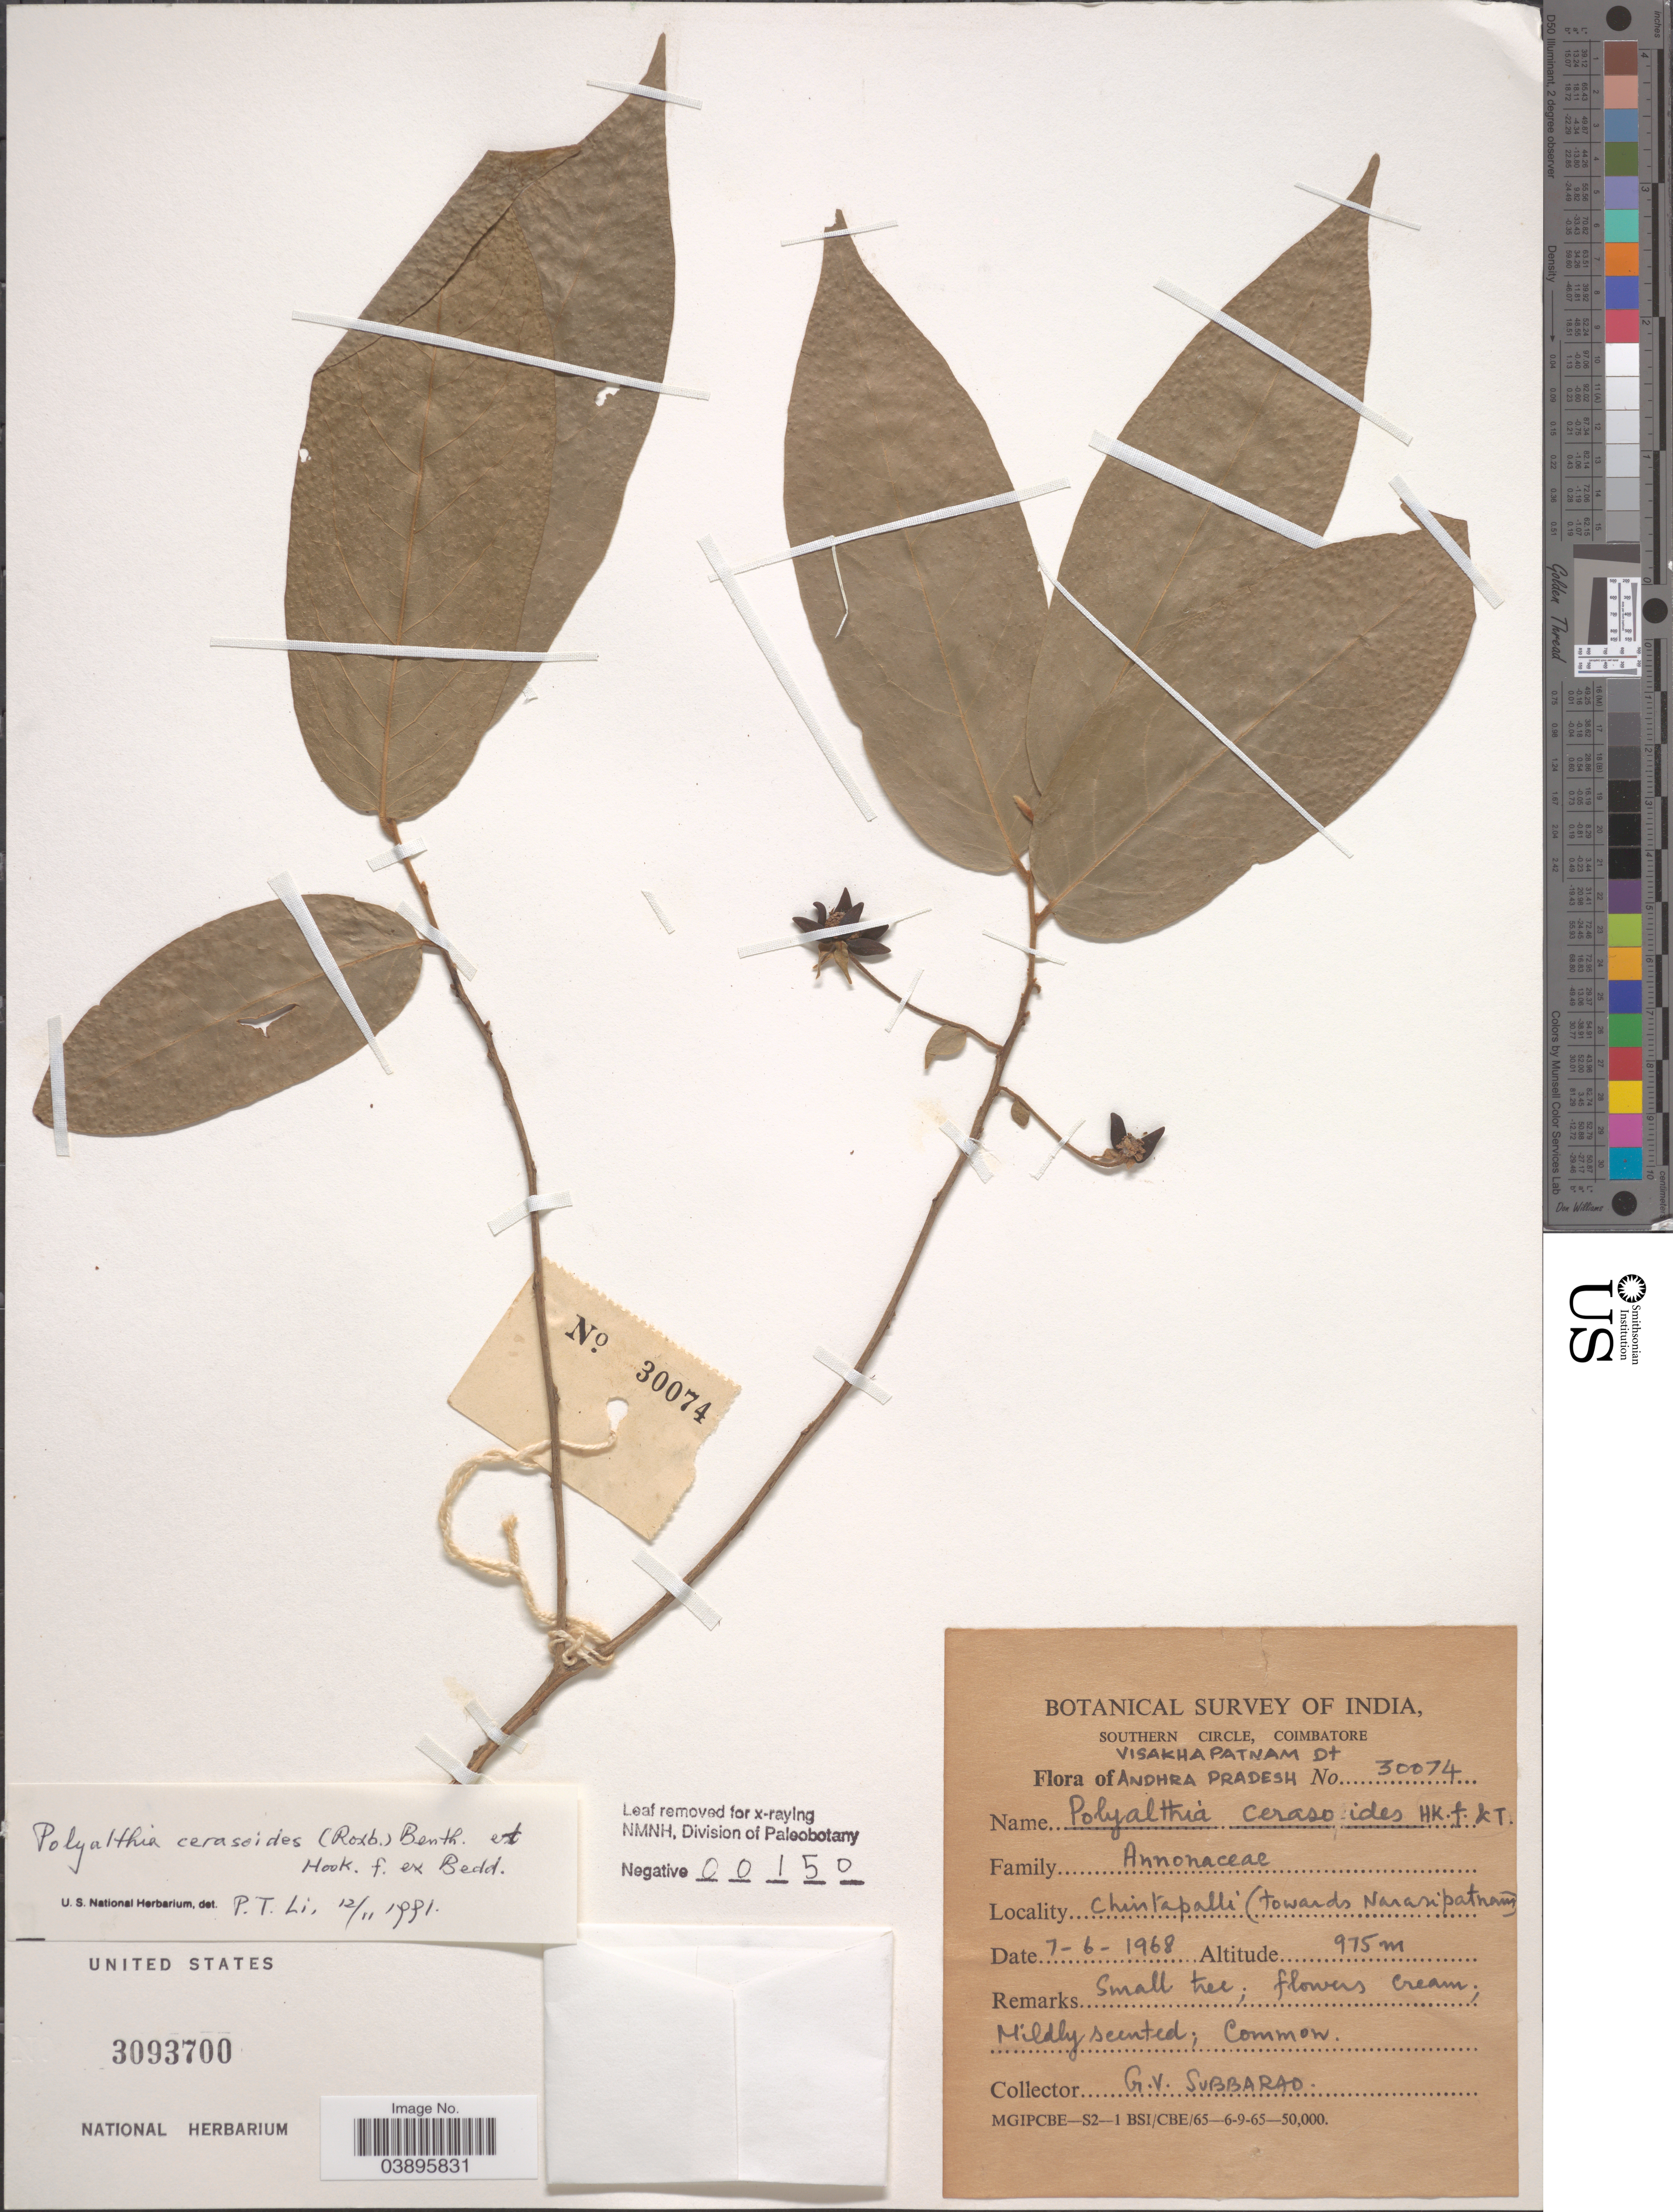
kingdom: Plantae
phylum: Tracheophyta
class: Magnoliopsida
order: Magnoliales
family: Annonaceae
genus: Polyalthia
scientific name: Polyalthia cerasoides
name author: (Roxb.) Benth. et al.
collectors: G. Subbarao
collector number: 30074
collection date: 1968-06-07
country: India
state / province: Andhra Pradesh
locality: Chintapalli (towards Narasipatnam).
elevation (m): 975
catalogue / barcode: US 3093700